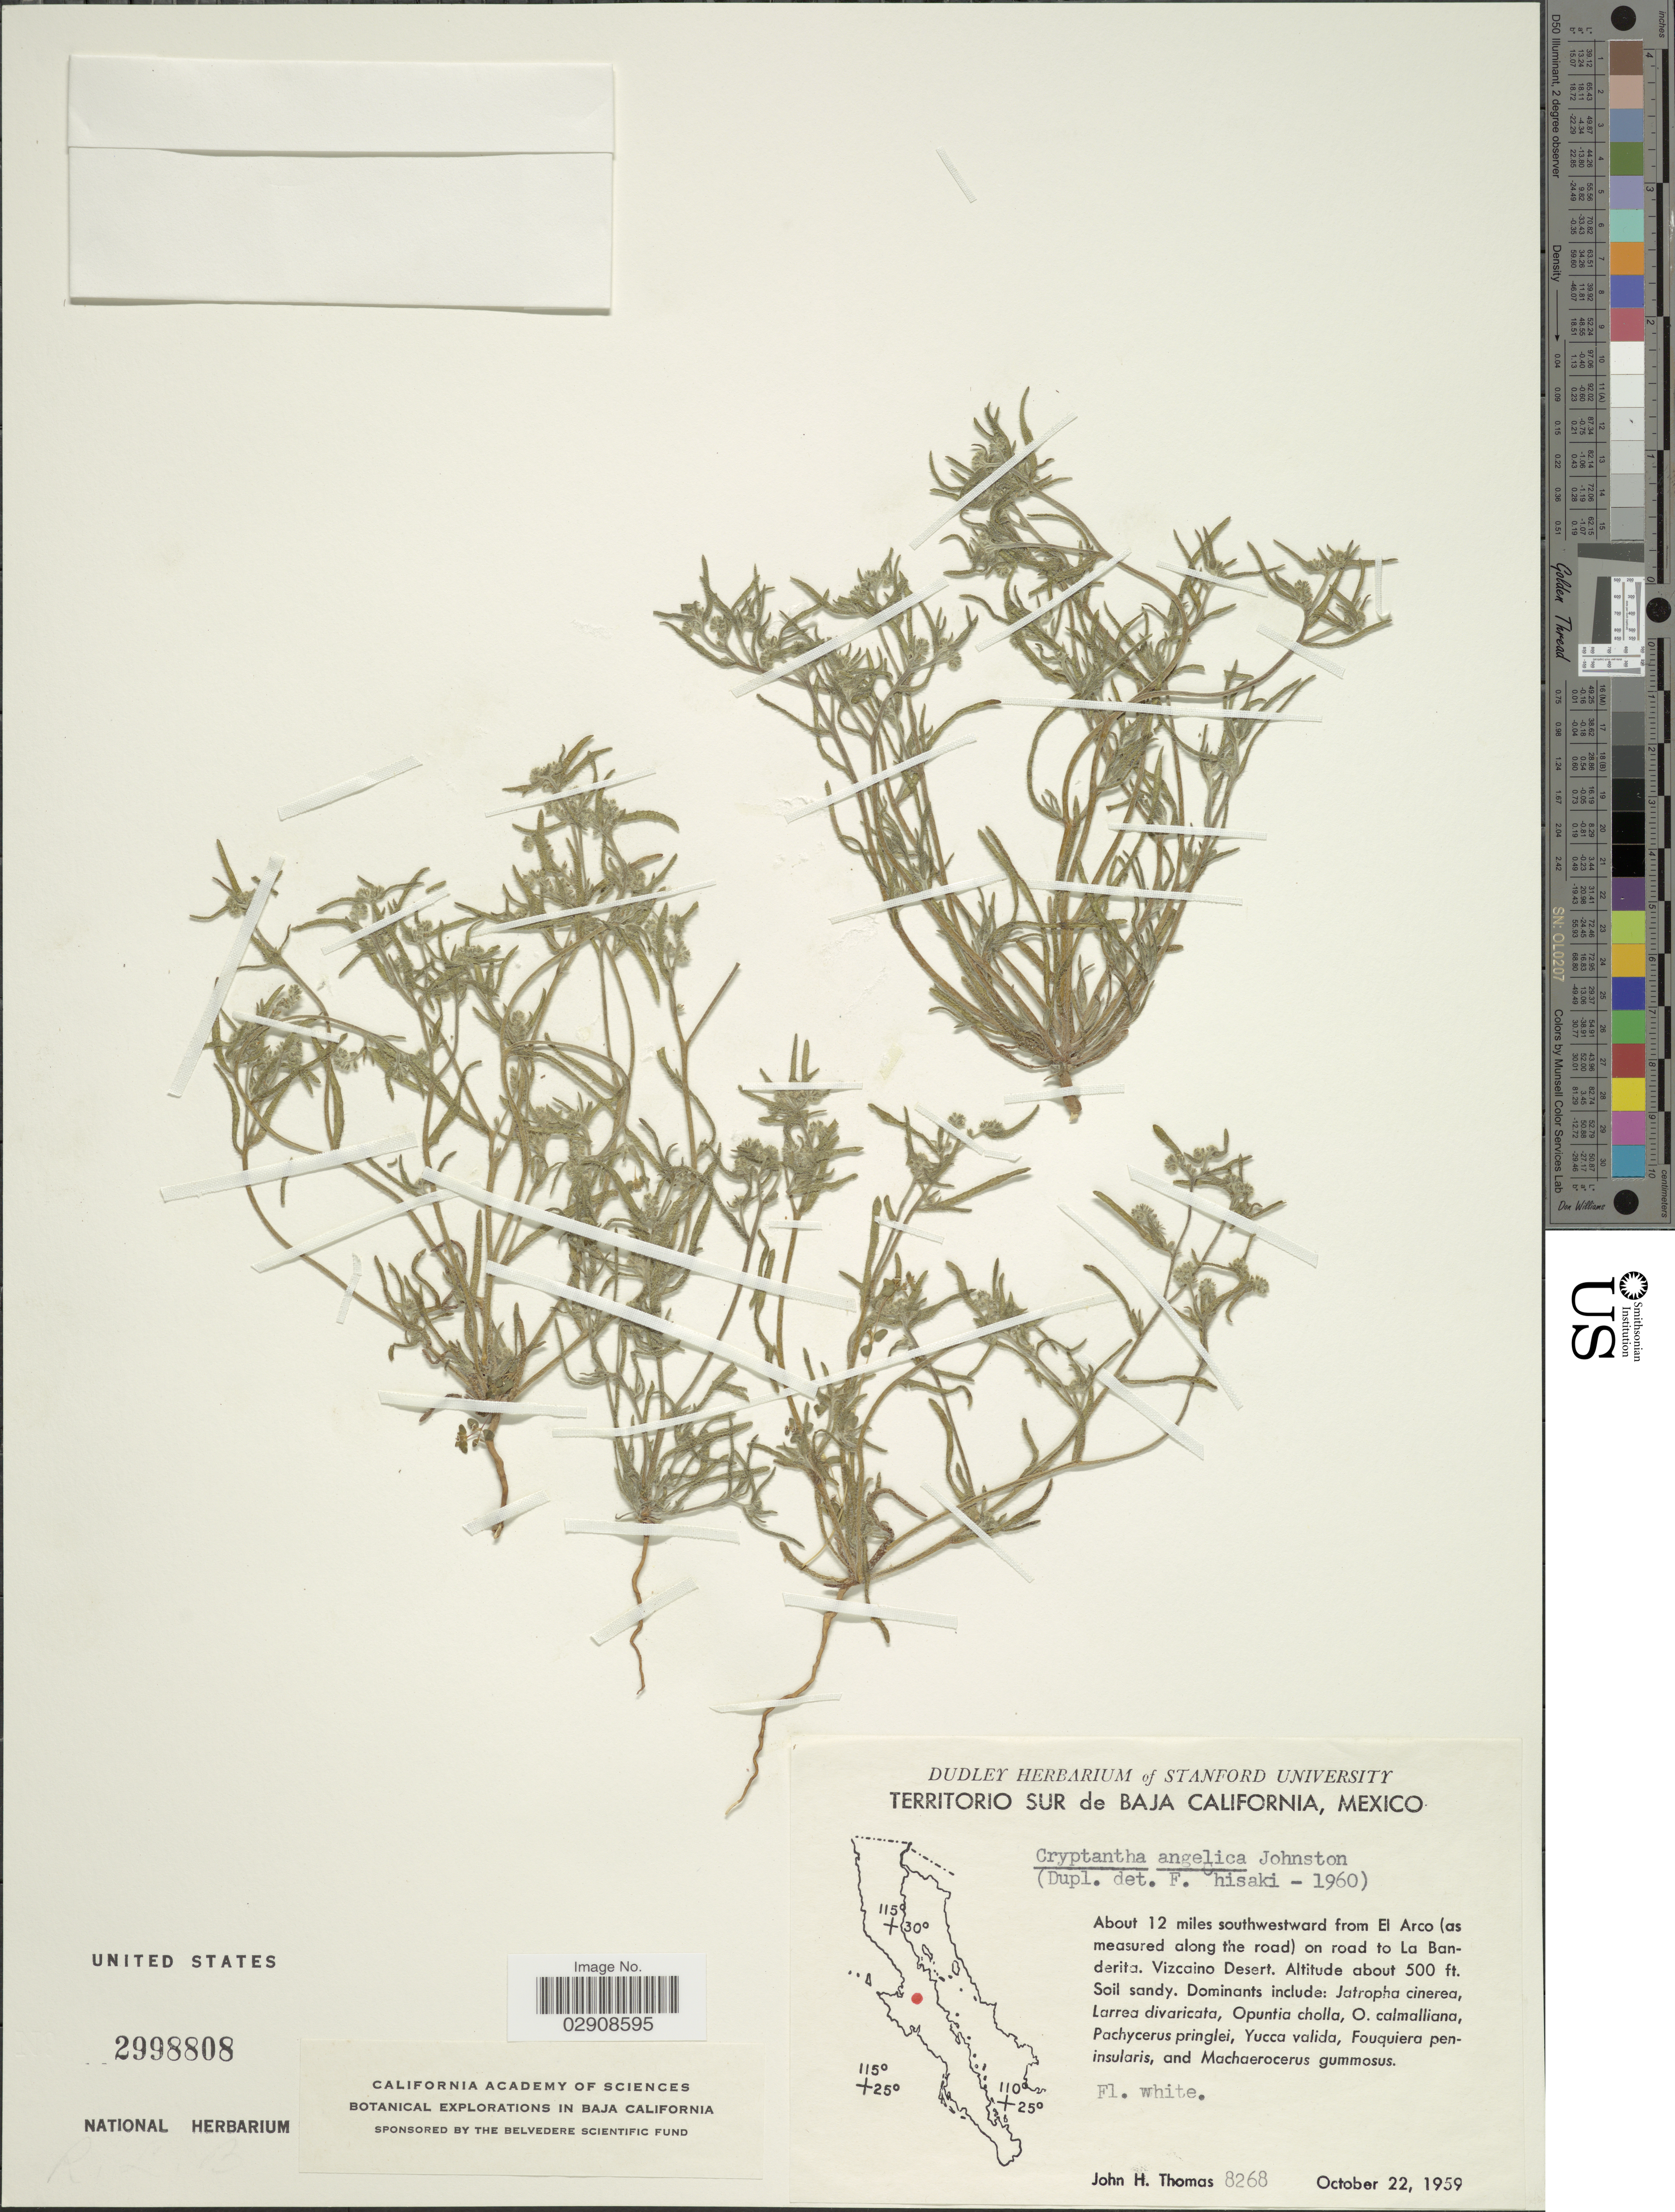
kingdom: Plantae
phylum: Tracheophyta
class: Magnoliopsida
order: Boraginales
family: Boraginaceae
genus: Cryptantha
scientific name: Cryptantha angelica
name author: I.M. Johnst.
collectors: J. H. Thomas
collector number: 8268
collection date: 1959-10-22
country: Mexico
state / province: Baja California Sur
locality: Territorio Sur de Baja California. About 12 miles southwestward from El Arco (as measured along the road) on road to La Banderita. Vizcaino Desert.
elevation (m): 152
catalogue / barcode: US 2998808